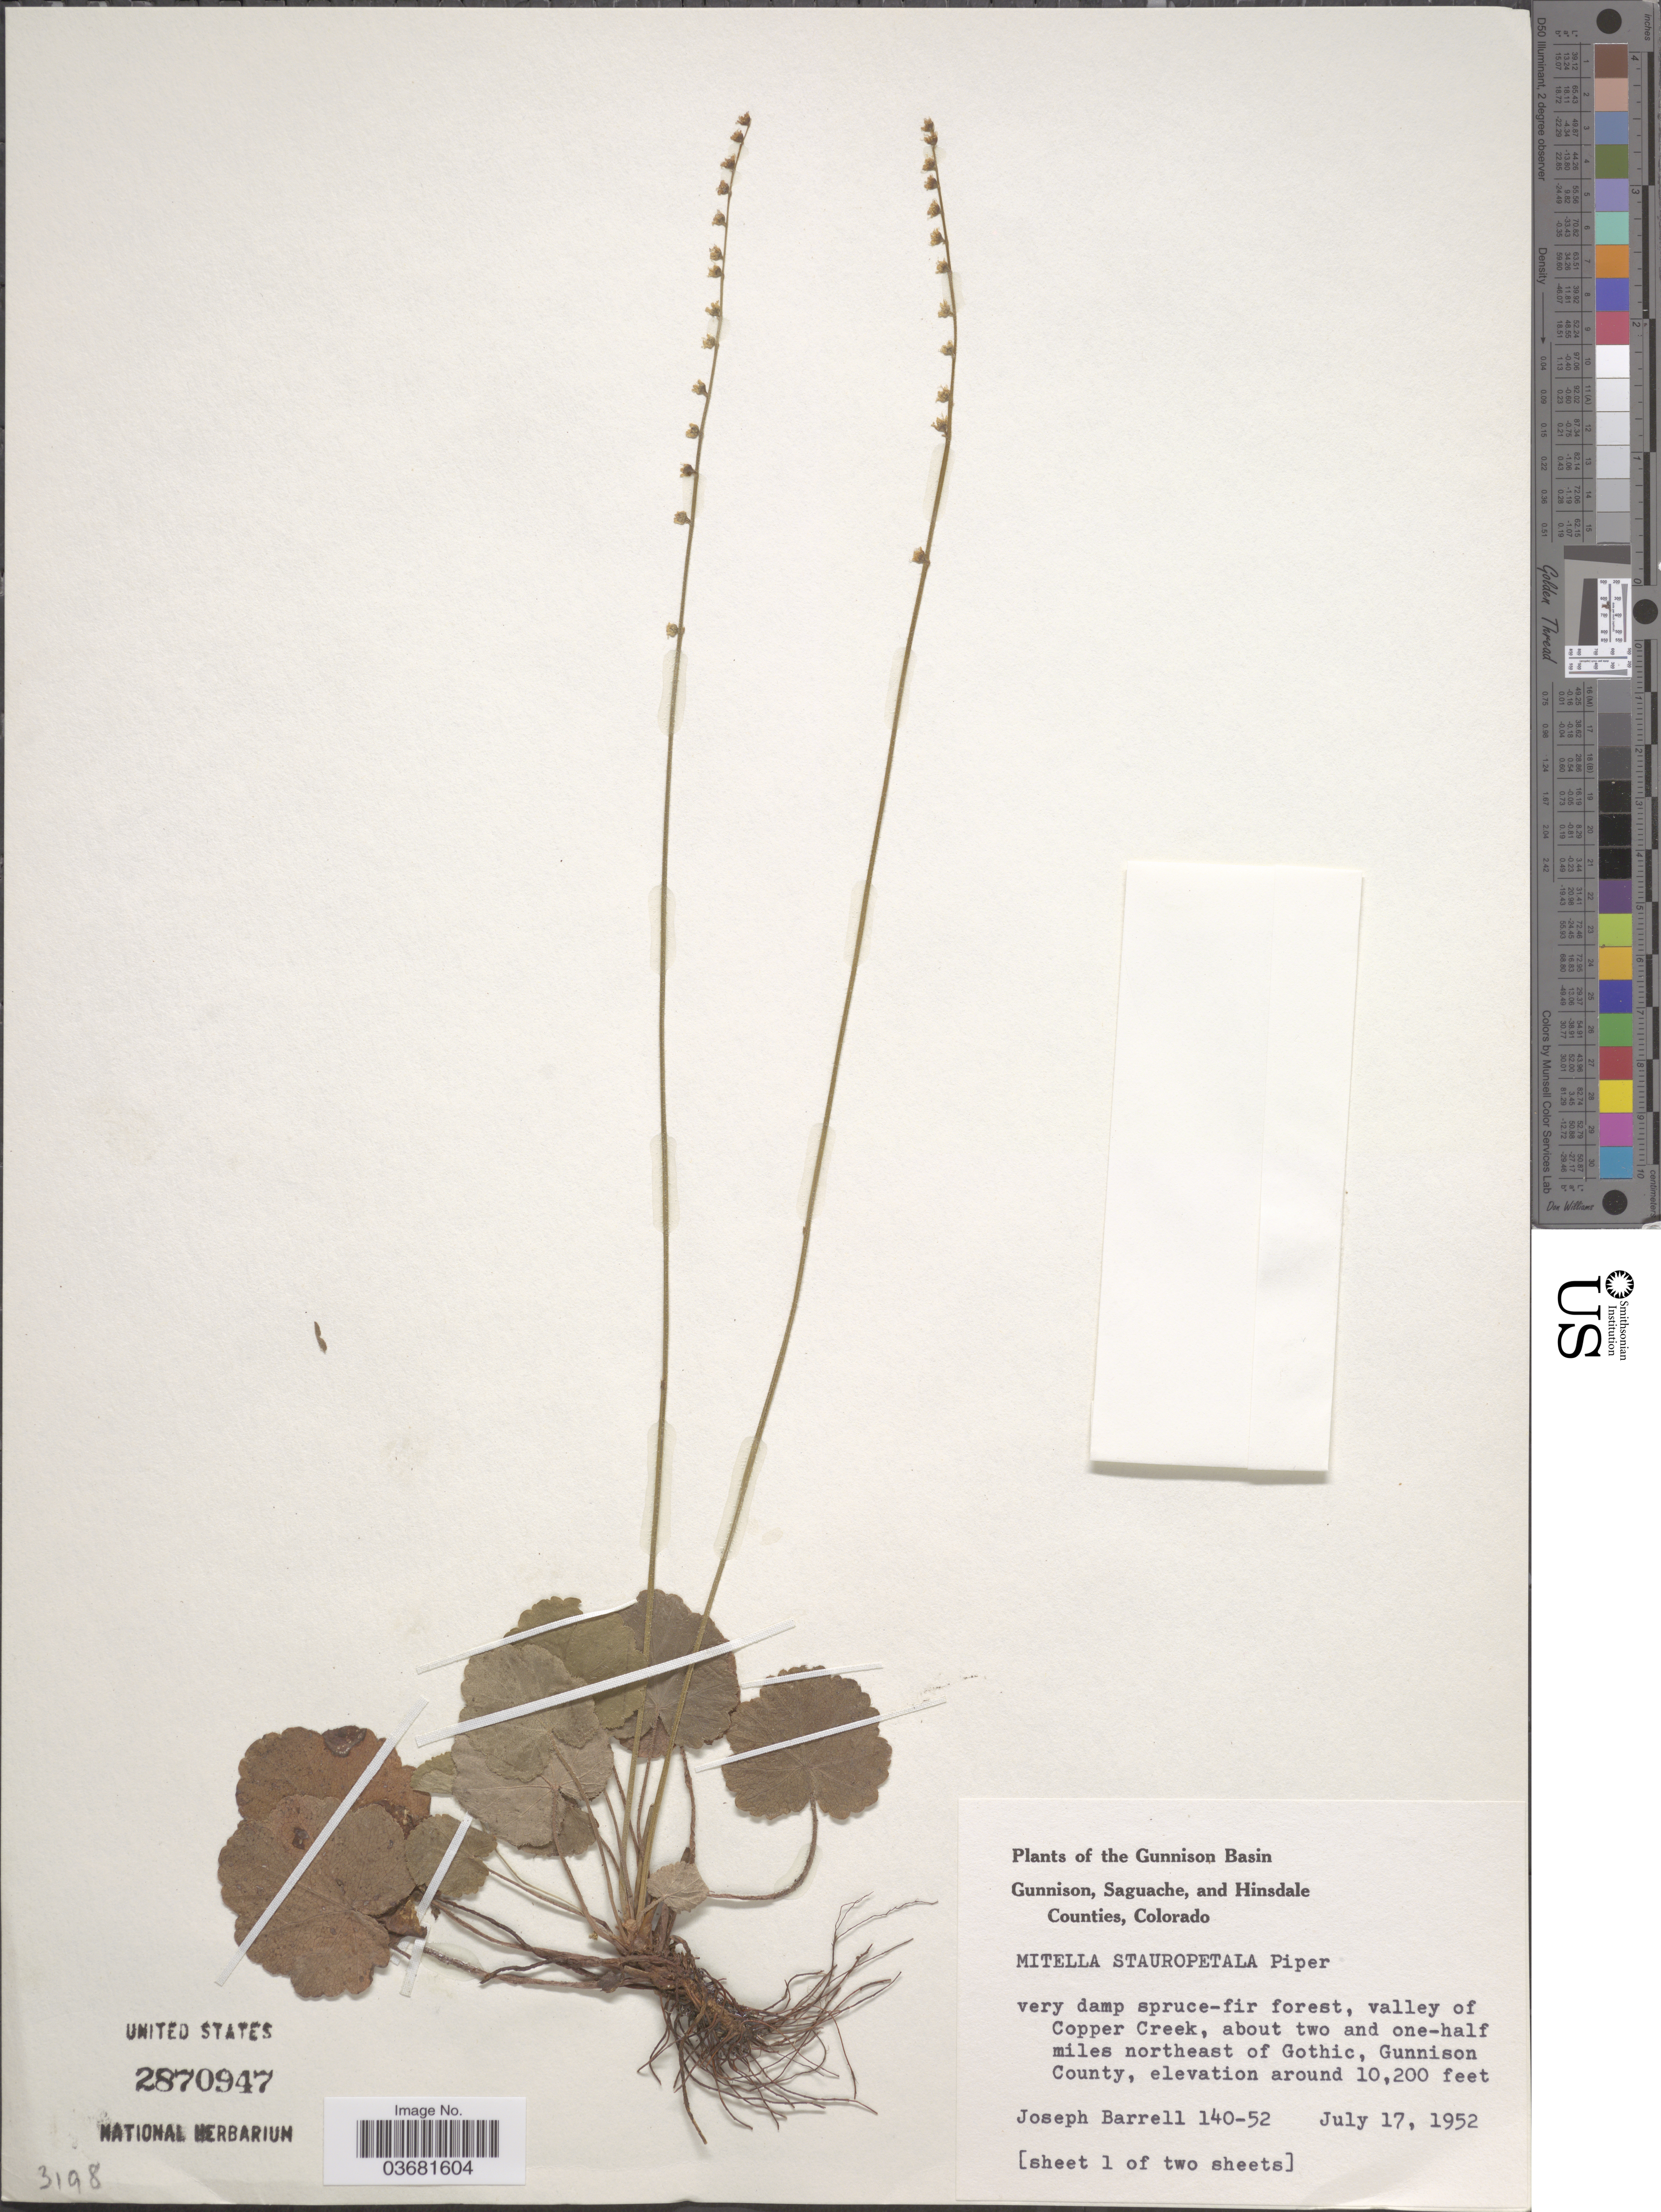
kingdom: Plantae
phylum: Tracheophyta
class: Magnoliopsida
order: Saxifragales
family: Saxifragaceae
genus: Mitella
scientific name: Mitella stauropetala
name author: Piper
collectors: J. Barrell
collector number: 140-52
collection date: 1952-07-17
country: United States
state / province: Colorado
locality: Gunnison Basin. Valley of Copper Creek, about two and one-half miles northeast of Gothic, Gunnison County.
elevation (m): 3109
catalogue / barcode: US 2870947